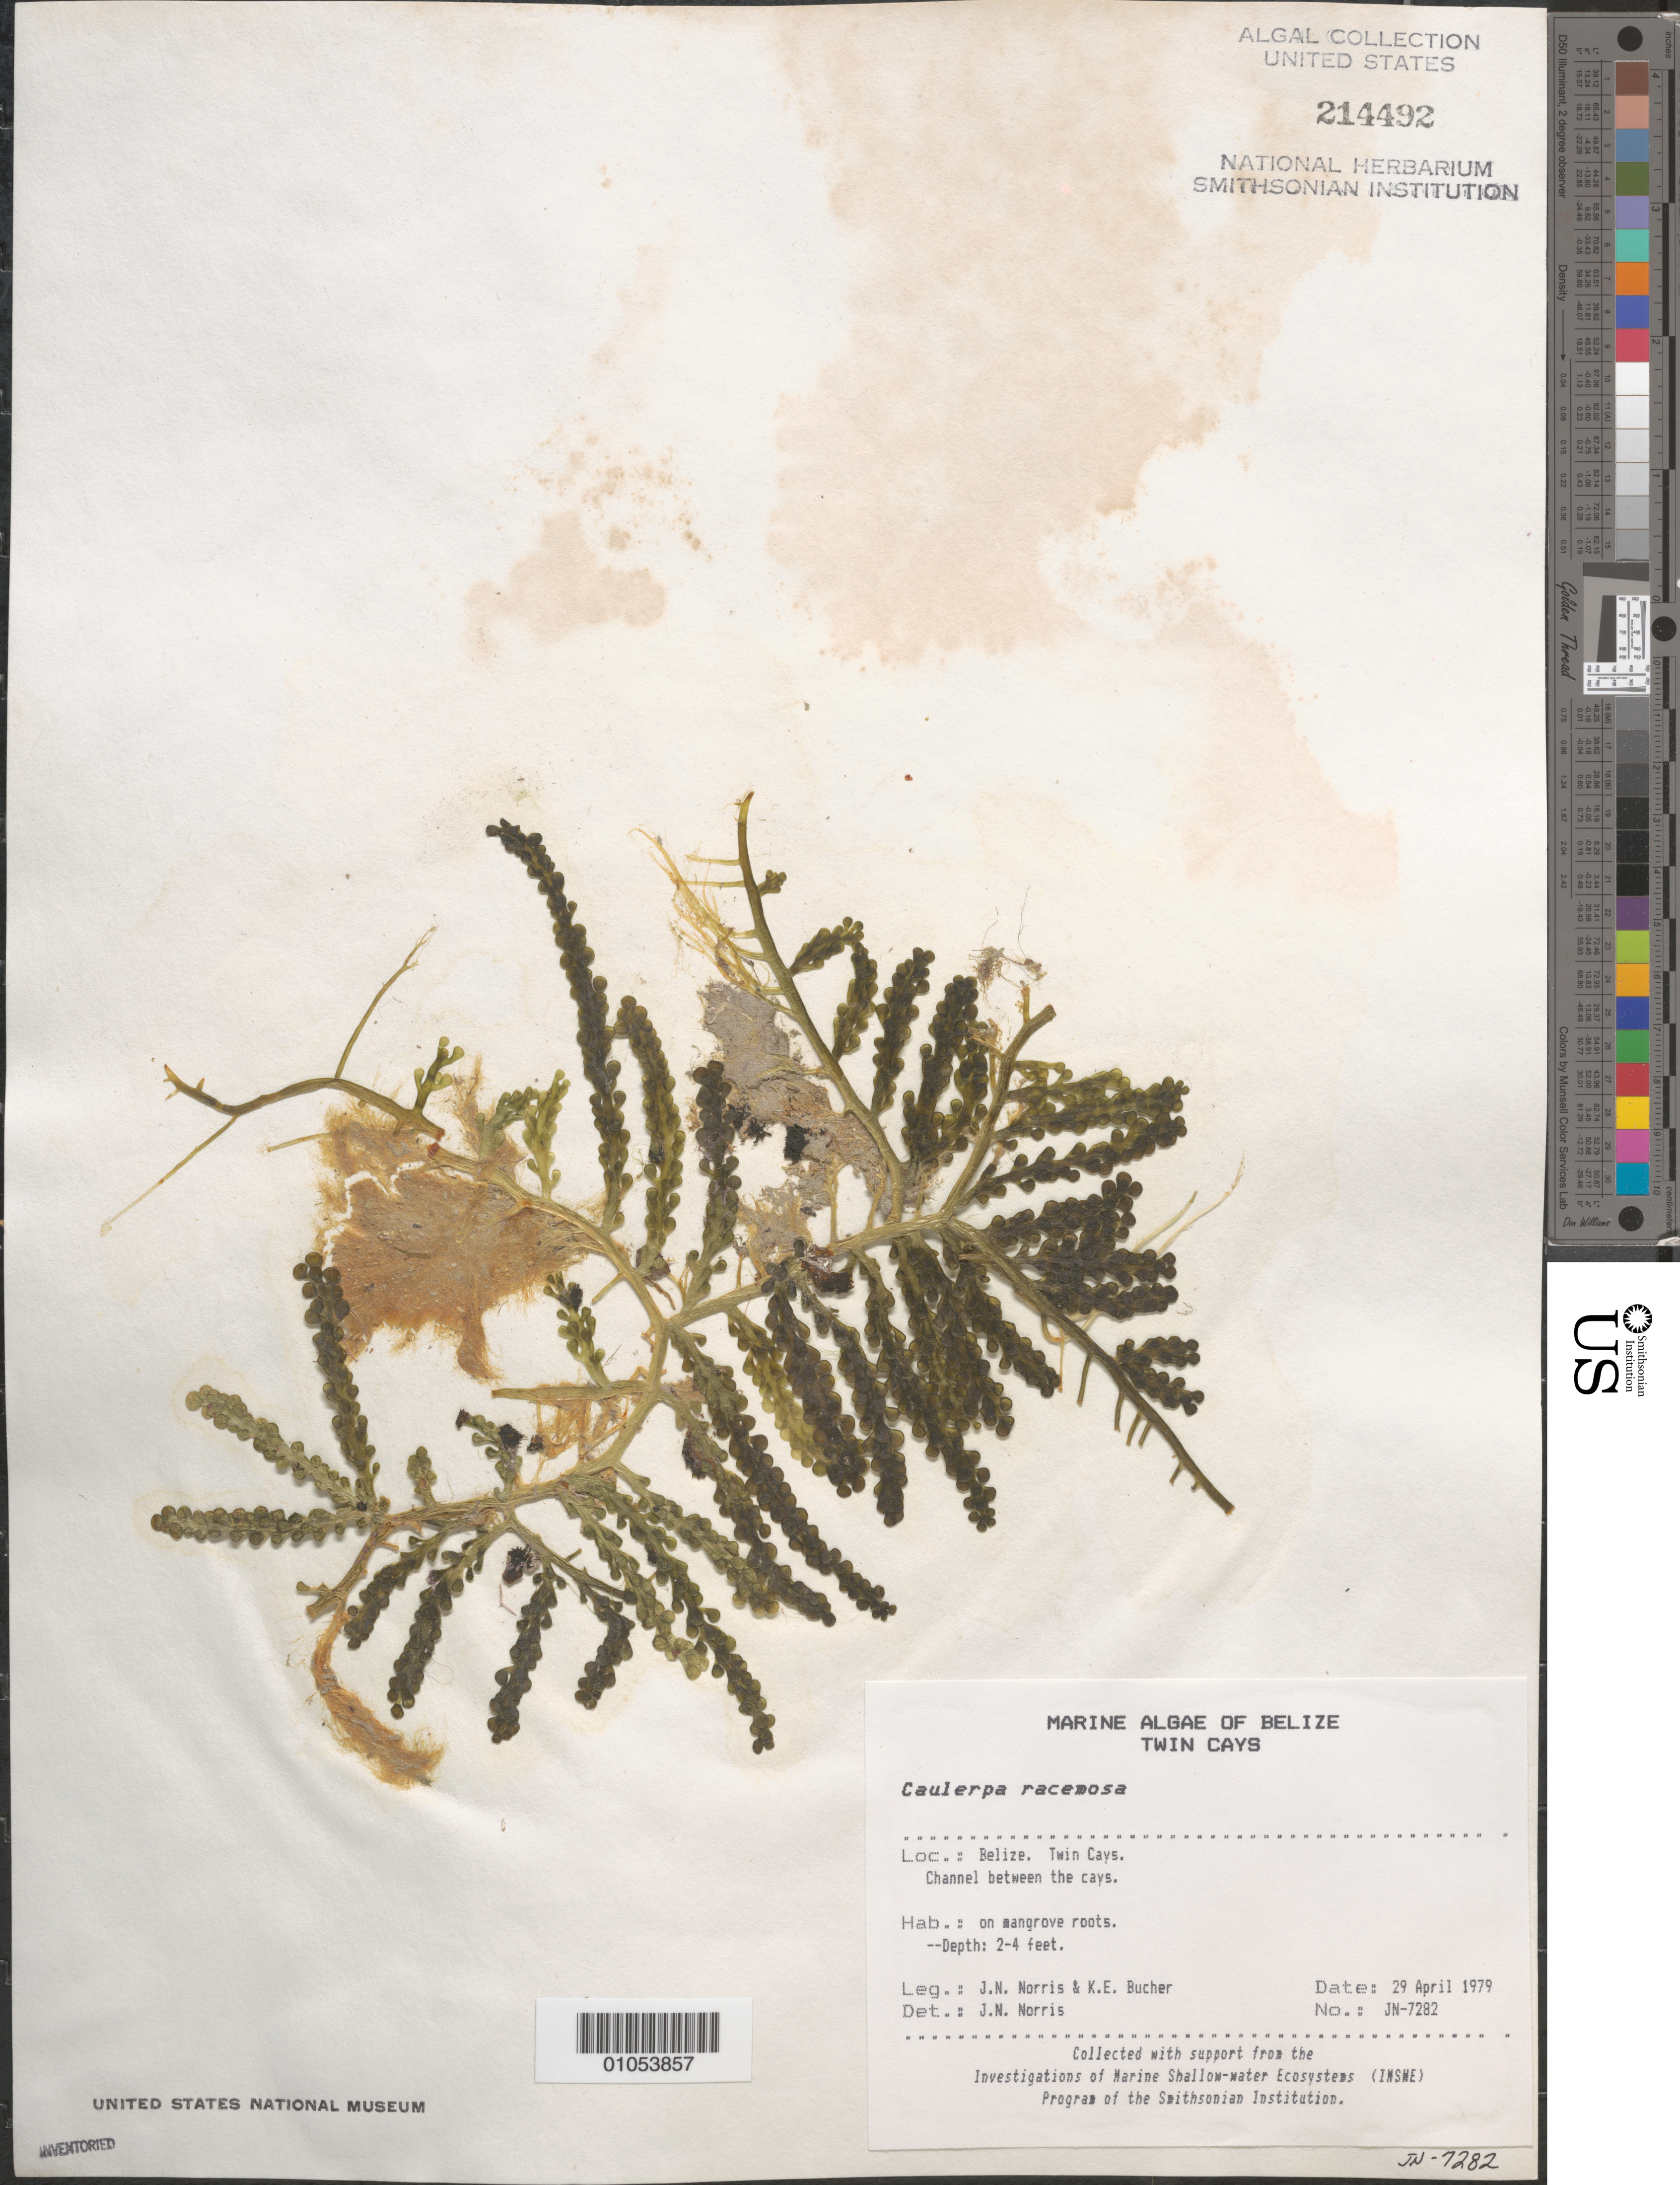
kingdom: Plantae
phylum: Chlorophyta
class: Ulvophyceae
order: Bryopsidales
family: Caulerpaceae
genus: Caulerpa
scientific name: Caulerpa racemosa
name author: (Forssk.) J. Agardh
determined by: Norris, James N.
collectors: J. N. Norris & K. E. Bucher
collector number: JN-7282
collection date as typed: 29 Apr 1979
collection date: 1979-04-29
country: Belize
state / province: Stann Creek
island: Twin Cays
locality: Channel between Twin Cays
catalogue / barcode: US 214492